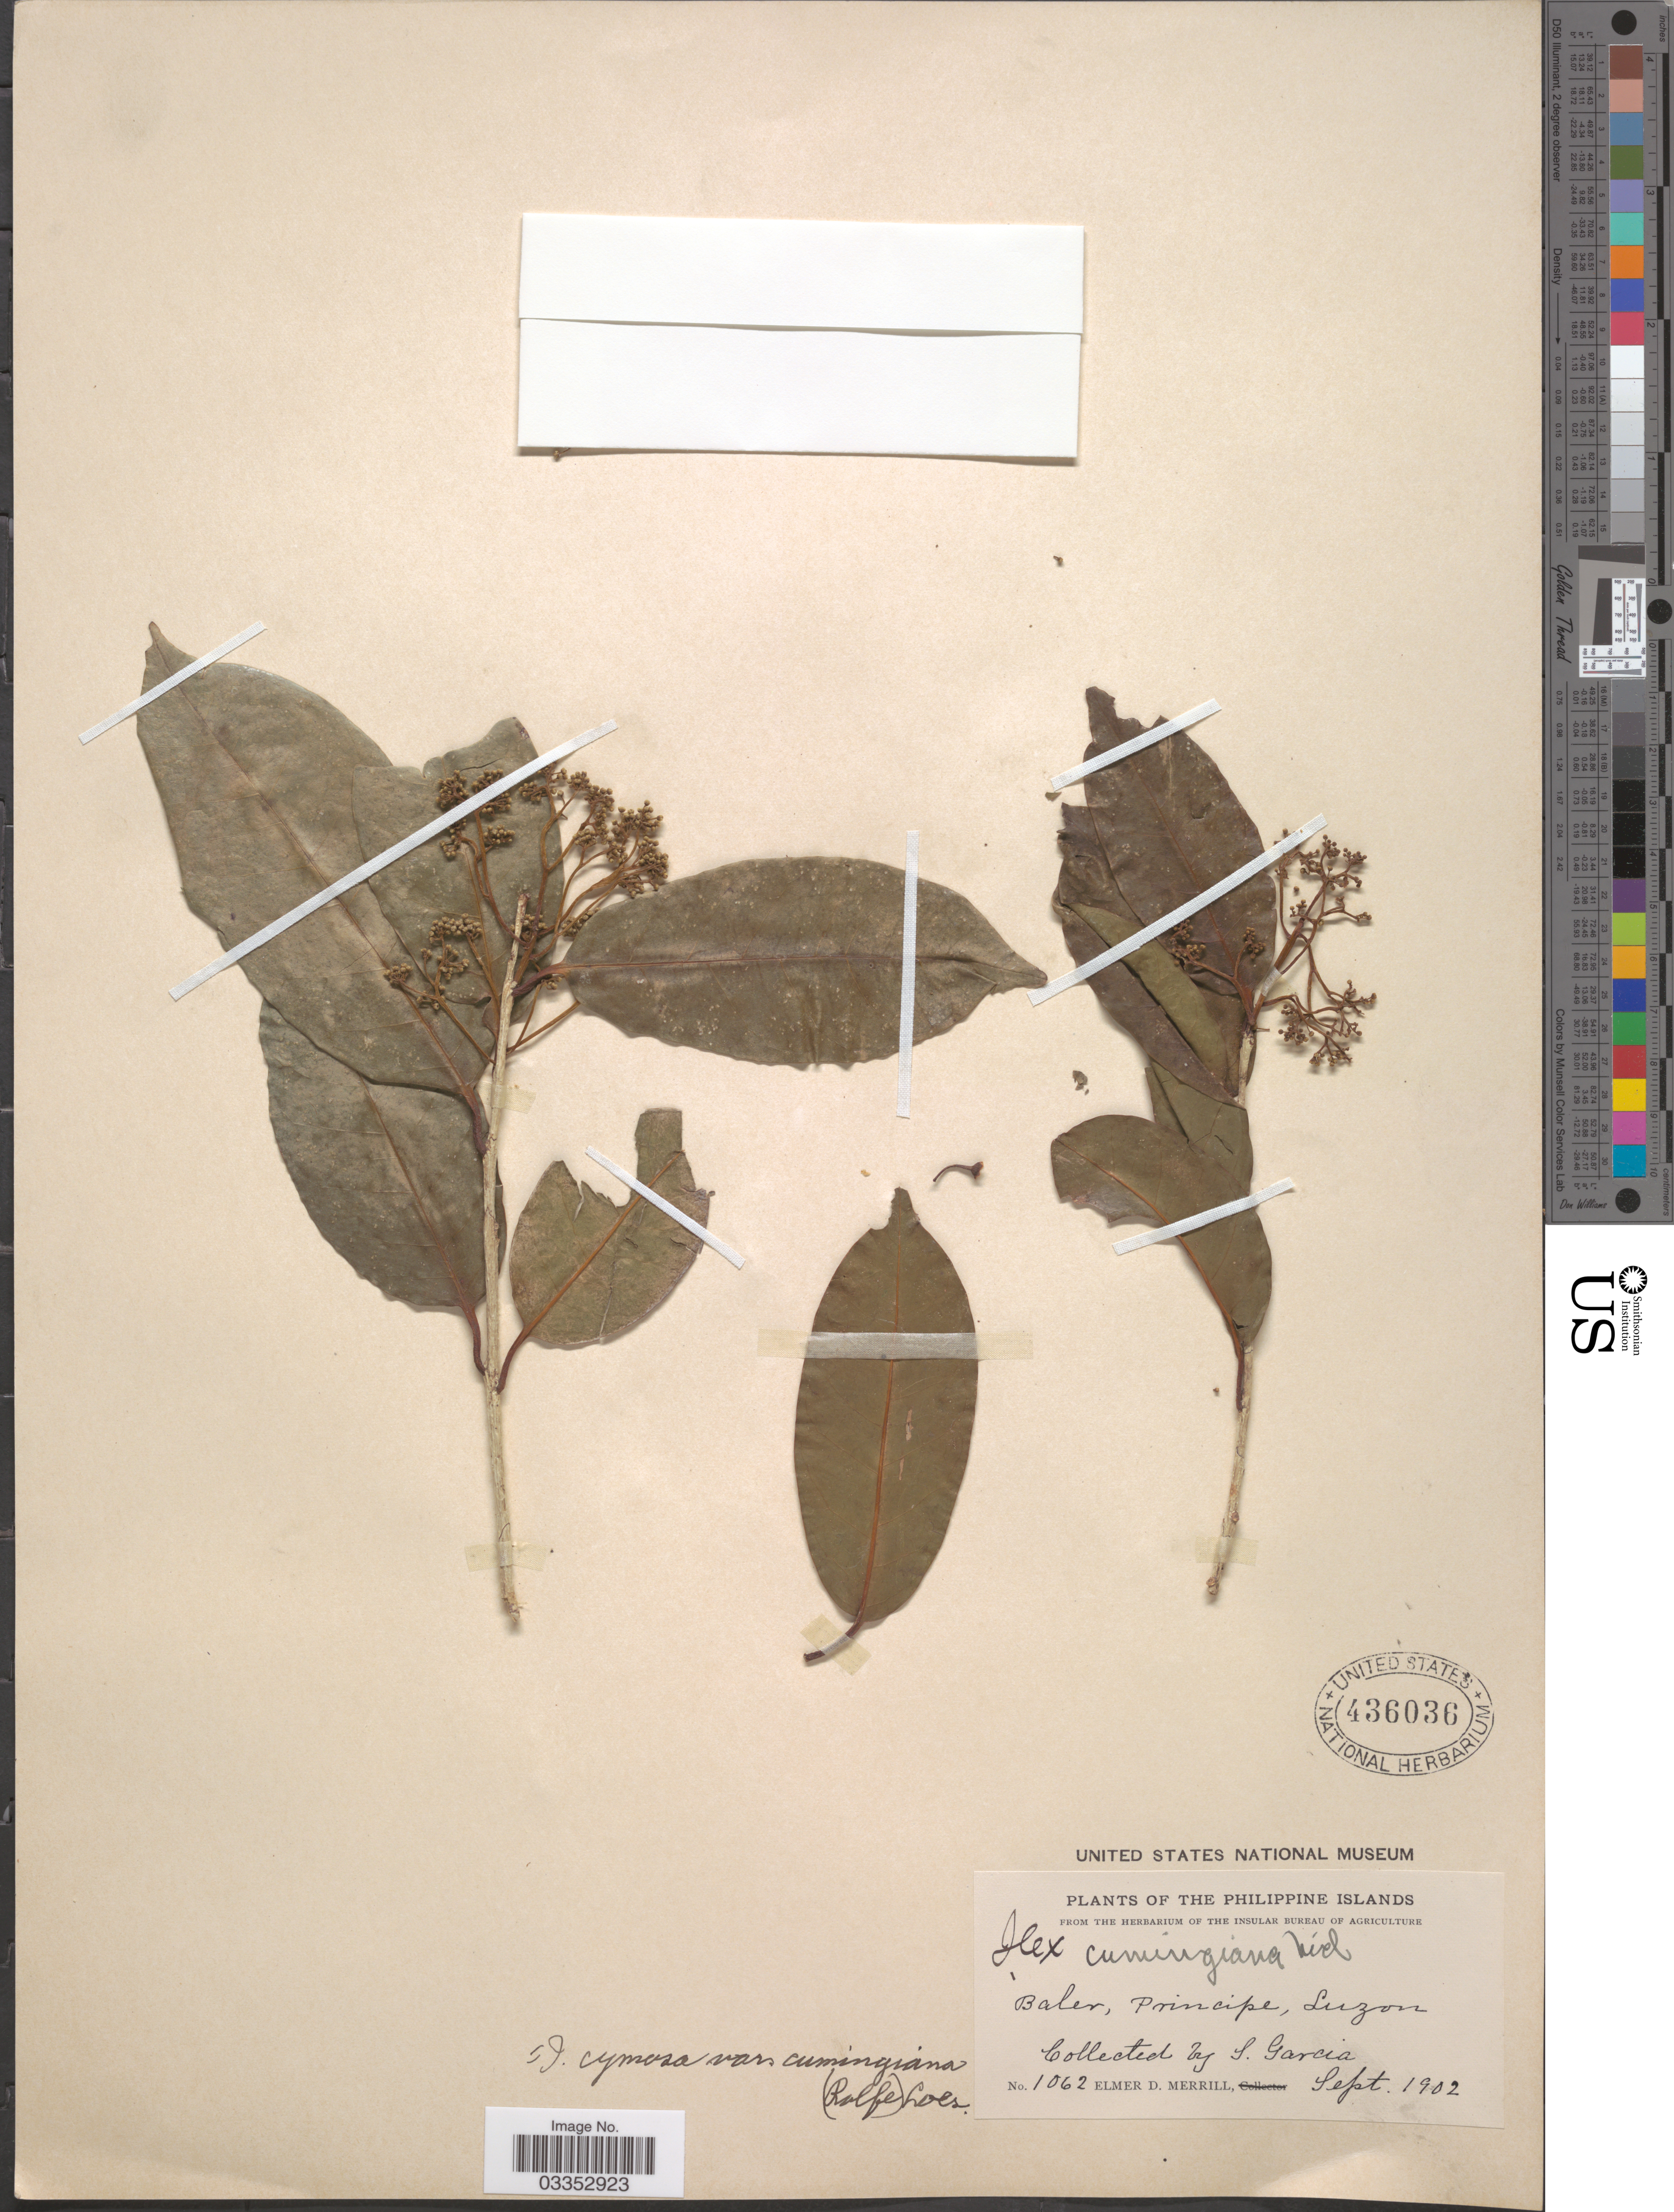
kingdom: Plantae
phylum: Tracheophyta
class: Magnoliopsida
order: Aquifoliales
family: Aquifoliaceae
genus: Ilex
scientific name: Ilex cymosa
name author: Blume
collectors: S. Garcia & E. D. Merrill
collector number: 1062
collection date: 1902-09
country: Philippines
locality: Baler, Principe, Luzon.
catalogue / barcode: US 436036